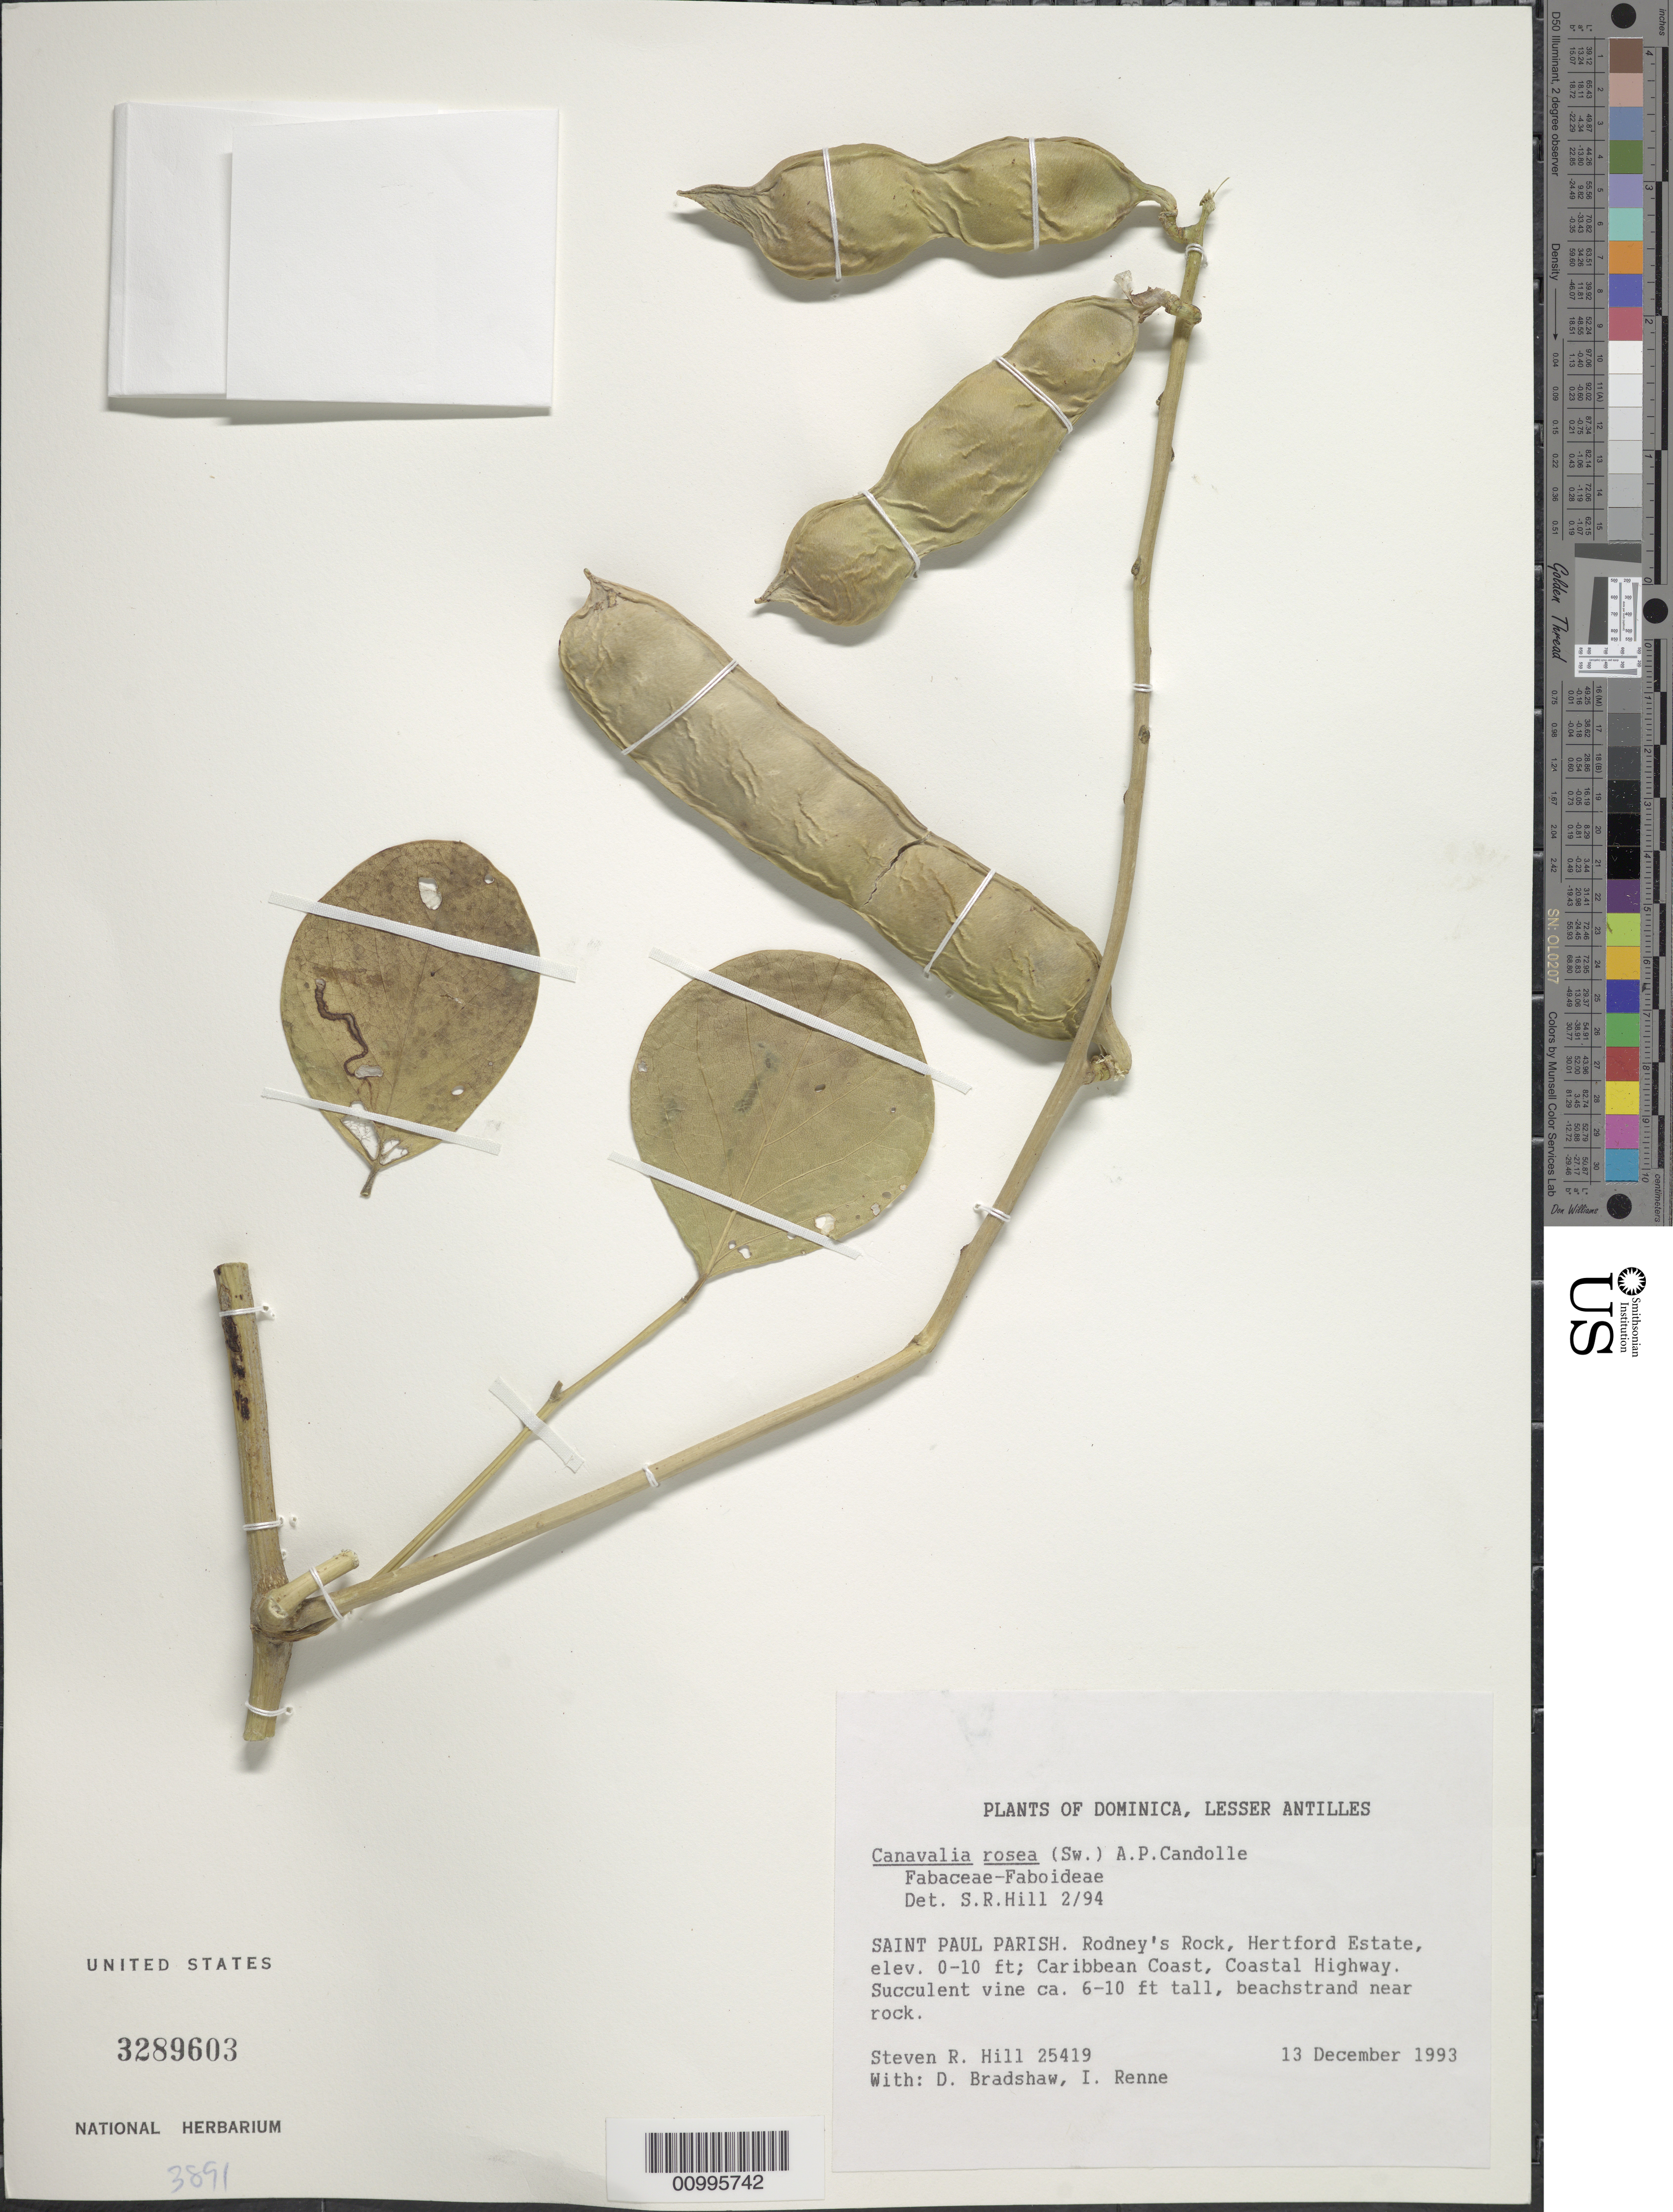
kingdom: Plantae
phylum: Tracheophyta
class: Magnoliopsida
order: Fabales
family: Fabaceae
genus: Canavalia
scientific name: Canavalia rosea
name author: (Sw.) DC.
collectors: S. R. Hill, D. Bradshaw & I. Renne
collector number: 25419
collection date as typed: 13 Dec 1993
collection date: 1993-12-13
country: Dominica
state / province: St. Paul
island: Dominica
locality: Lesser Antilles. Rodney's Rock, Hertford Estate. Caribbean Coast, Coastal Highway.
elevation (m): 0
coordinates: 0 N, 0 E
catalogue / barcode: US 3289603